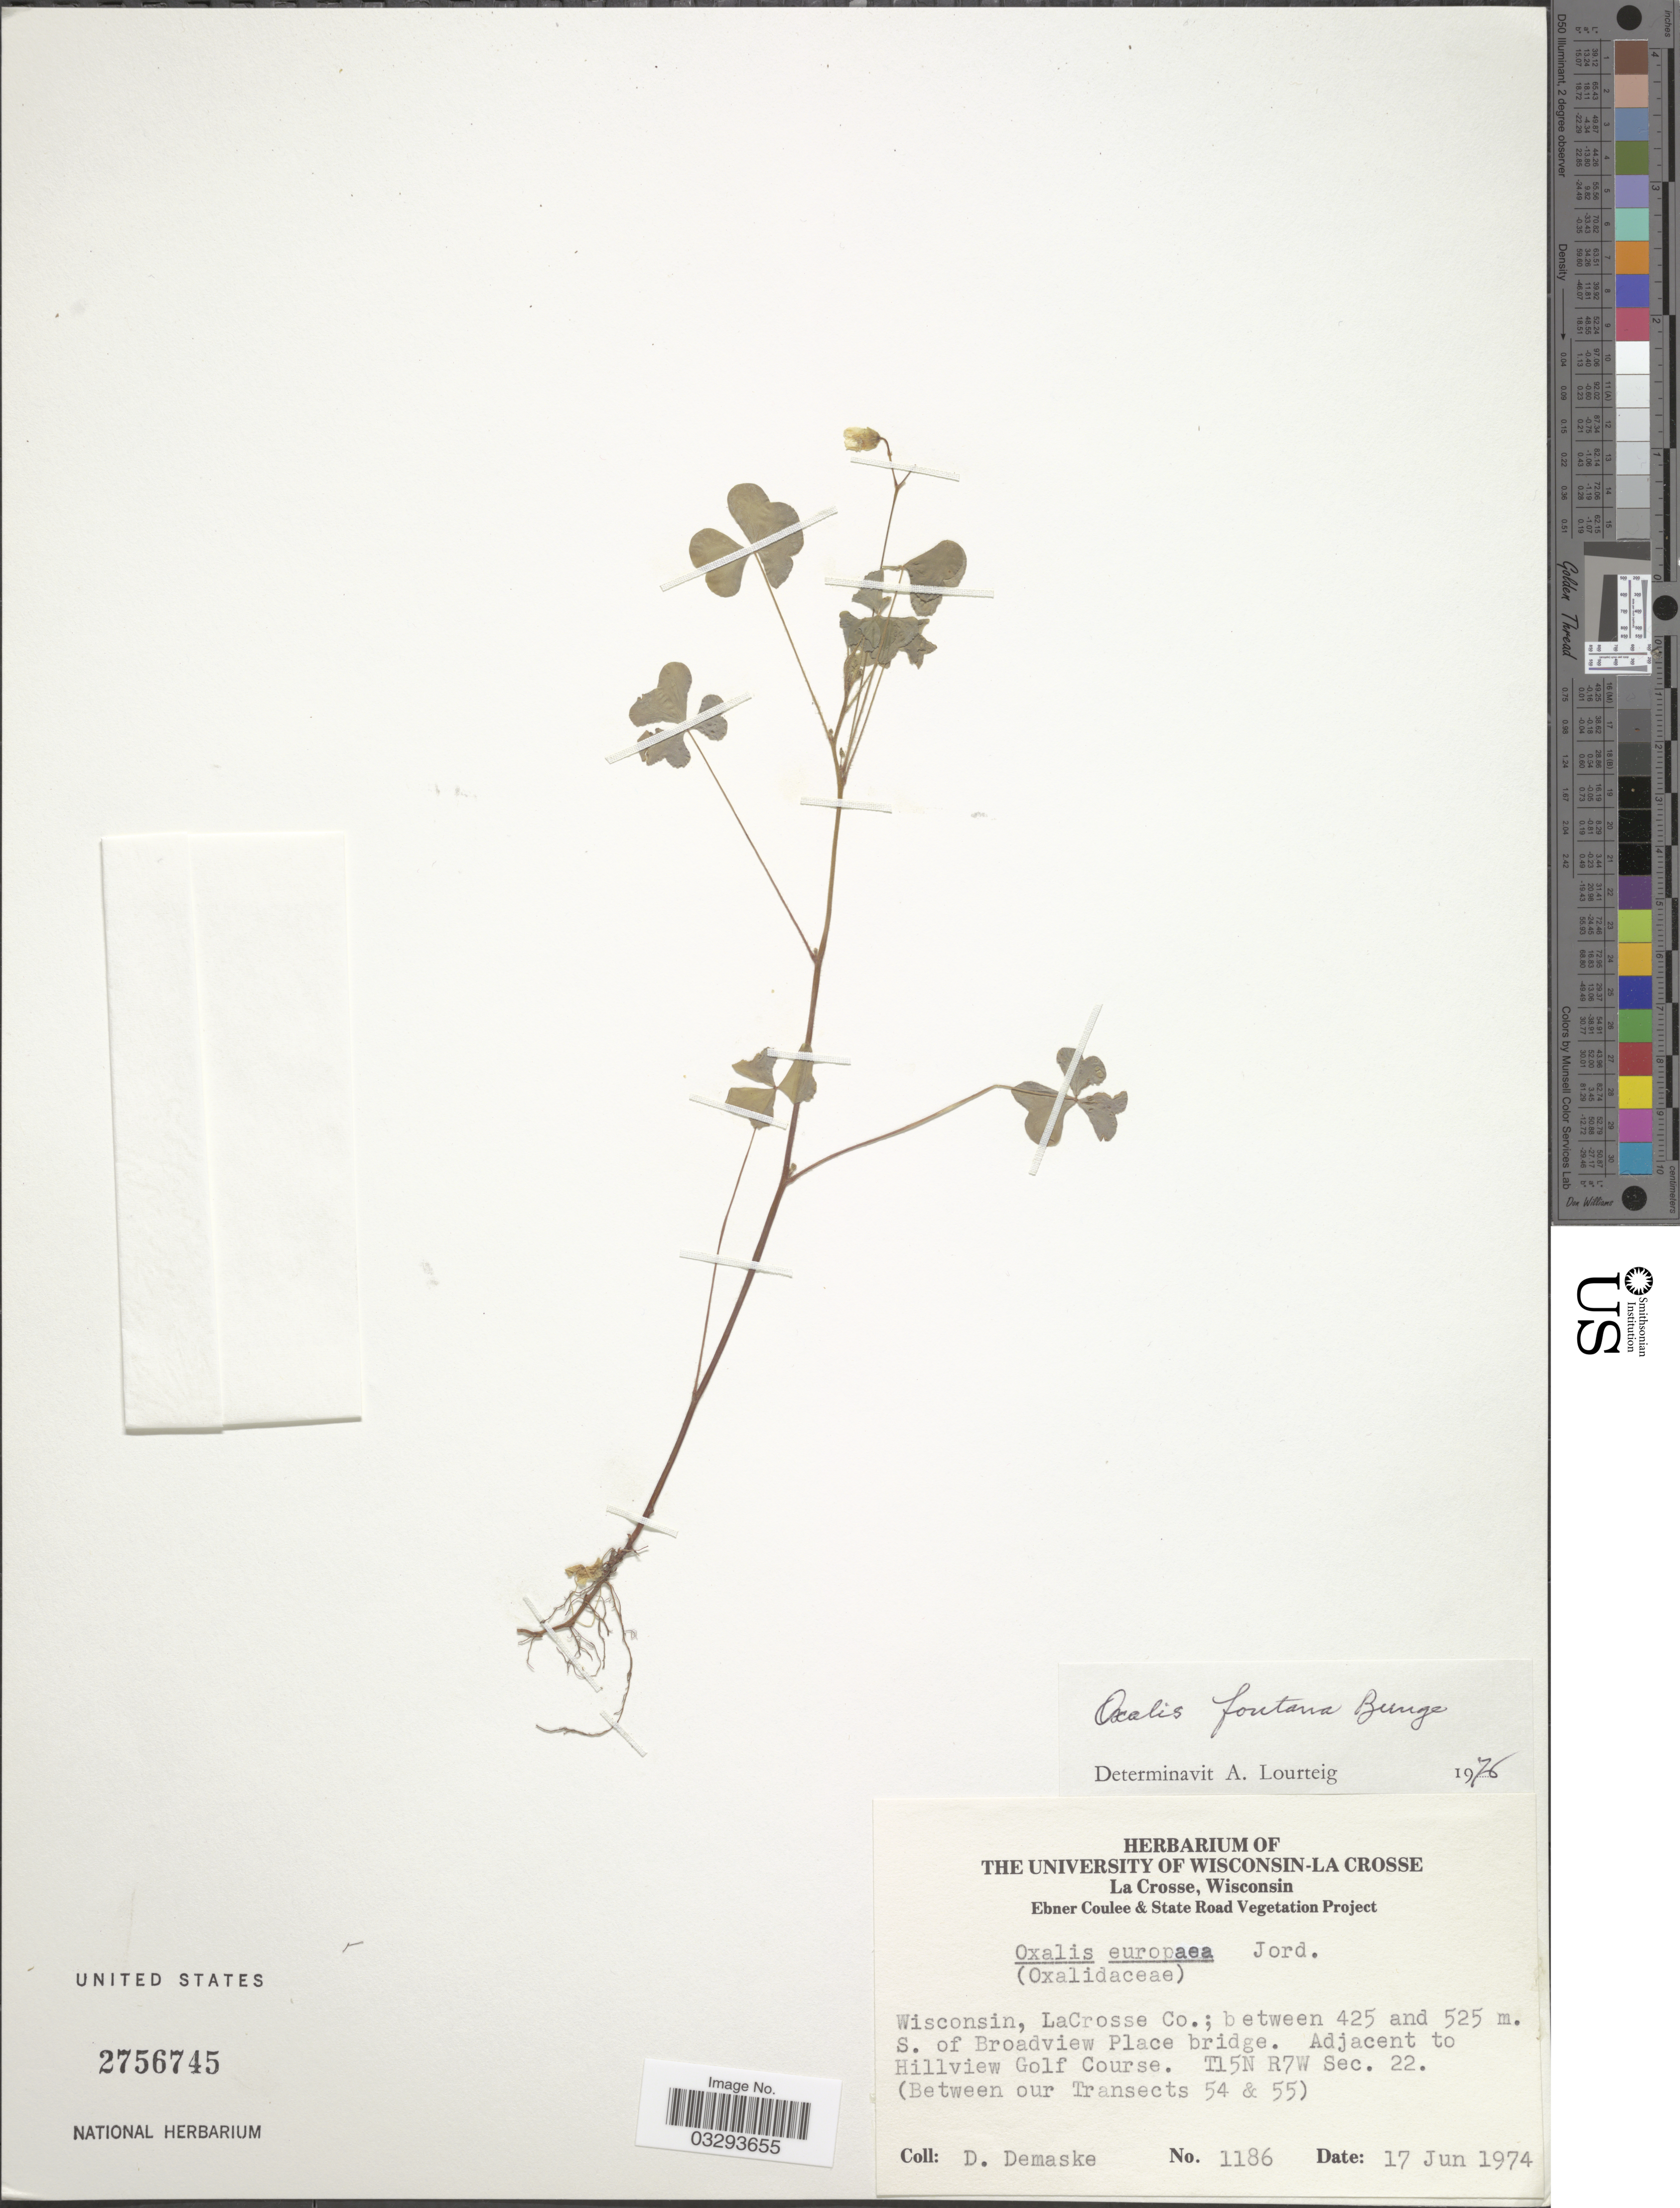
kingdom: Plantae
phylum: Tracheophyta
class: Magnoliopsida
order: Oxalidales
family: Oxalidaceae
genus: Oxalis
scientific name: Oxalis fontana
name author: Bunge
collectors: D. Demaske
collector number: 1186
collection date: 1974-06-17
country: United States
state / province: Wisconsin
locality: La Crosse. Ebner Coulee & State Road Vegetation Project. LaCrosse Co. S. of Broadview Place bridge. Adjacent to Hillview Golf Course. T15N R7W Sec. 22. (Between our Transects 54 & 55).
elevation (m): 425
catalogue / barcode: US 2756745